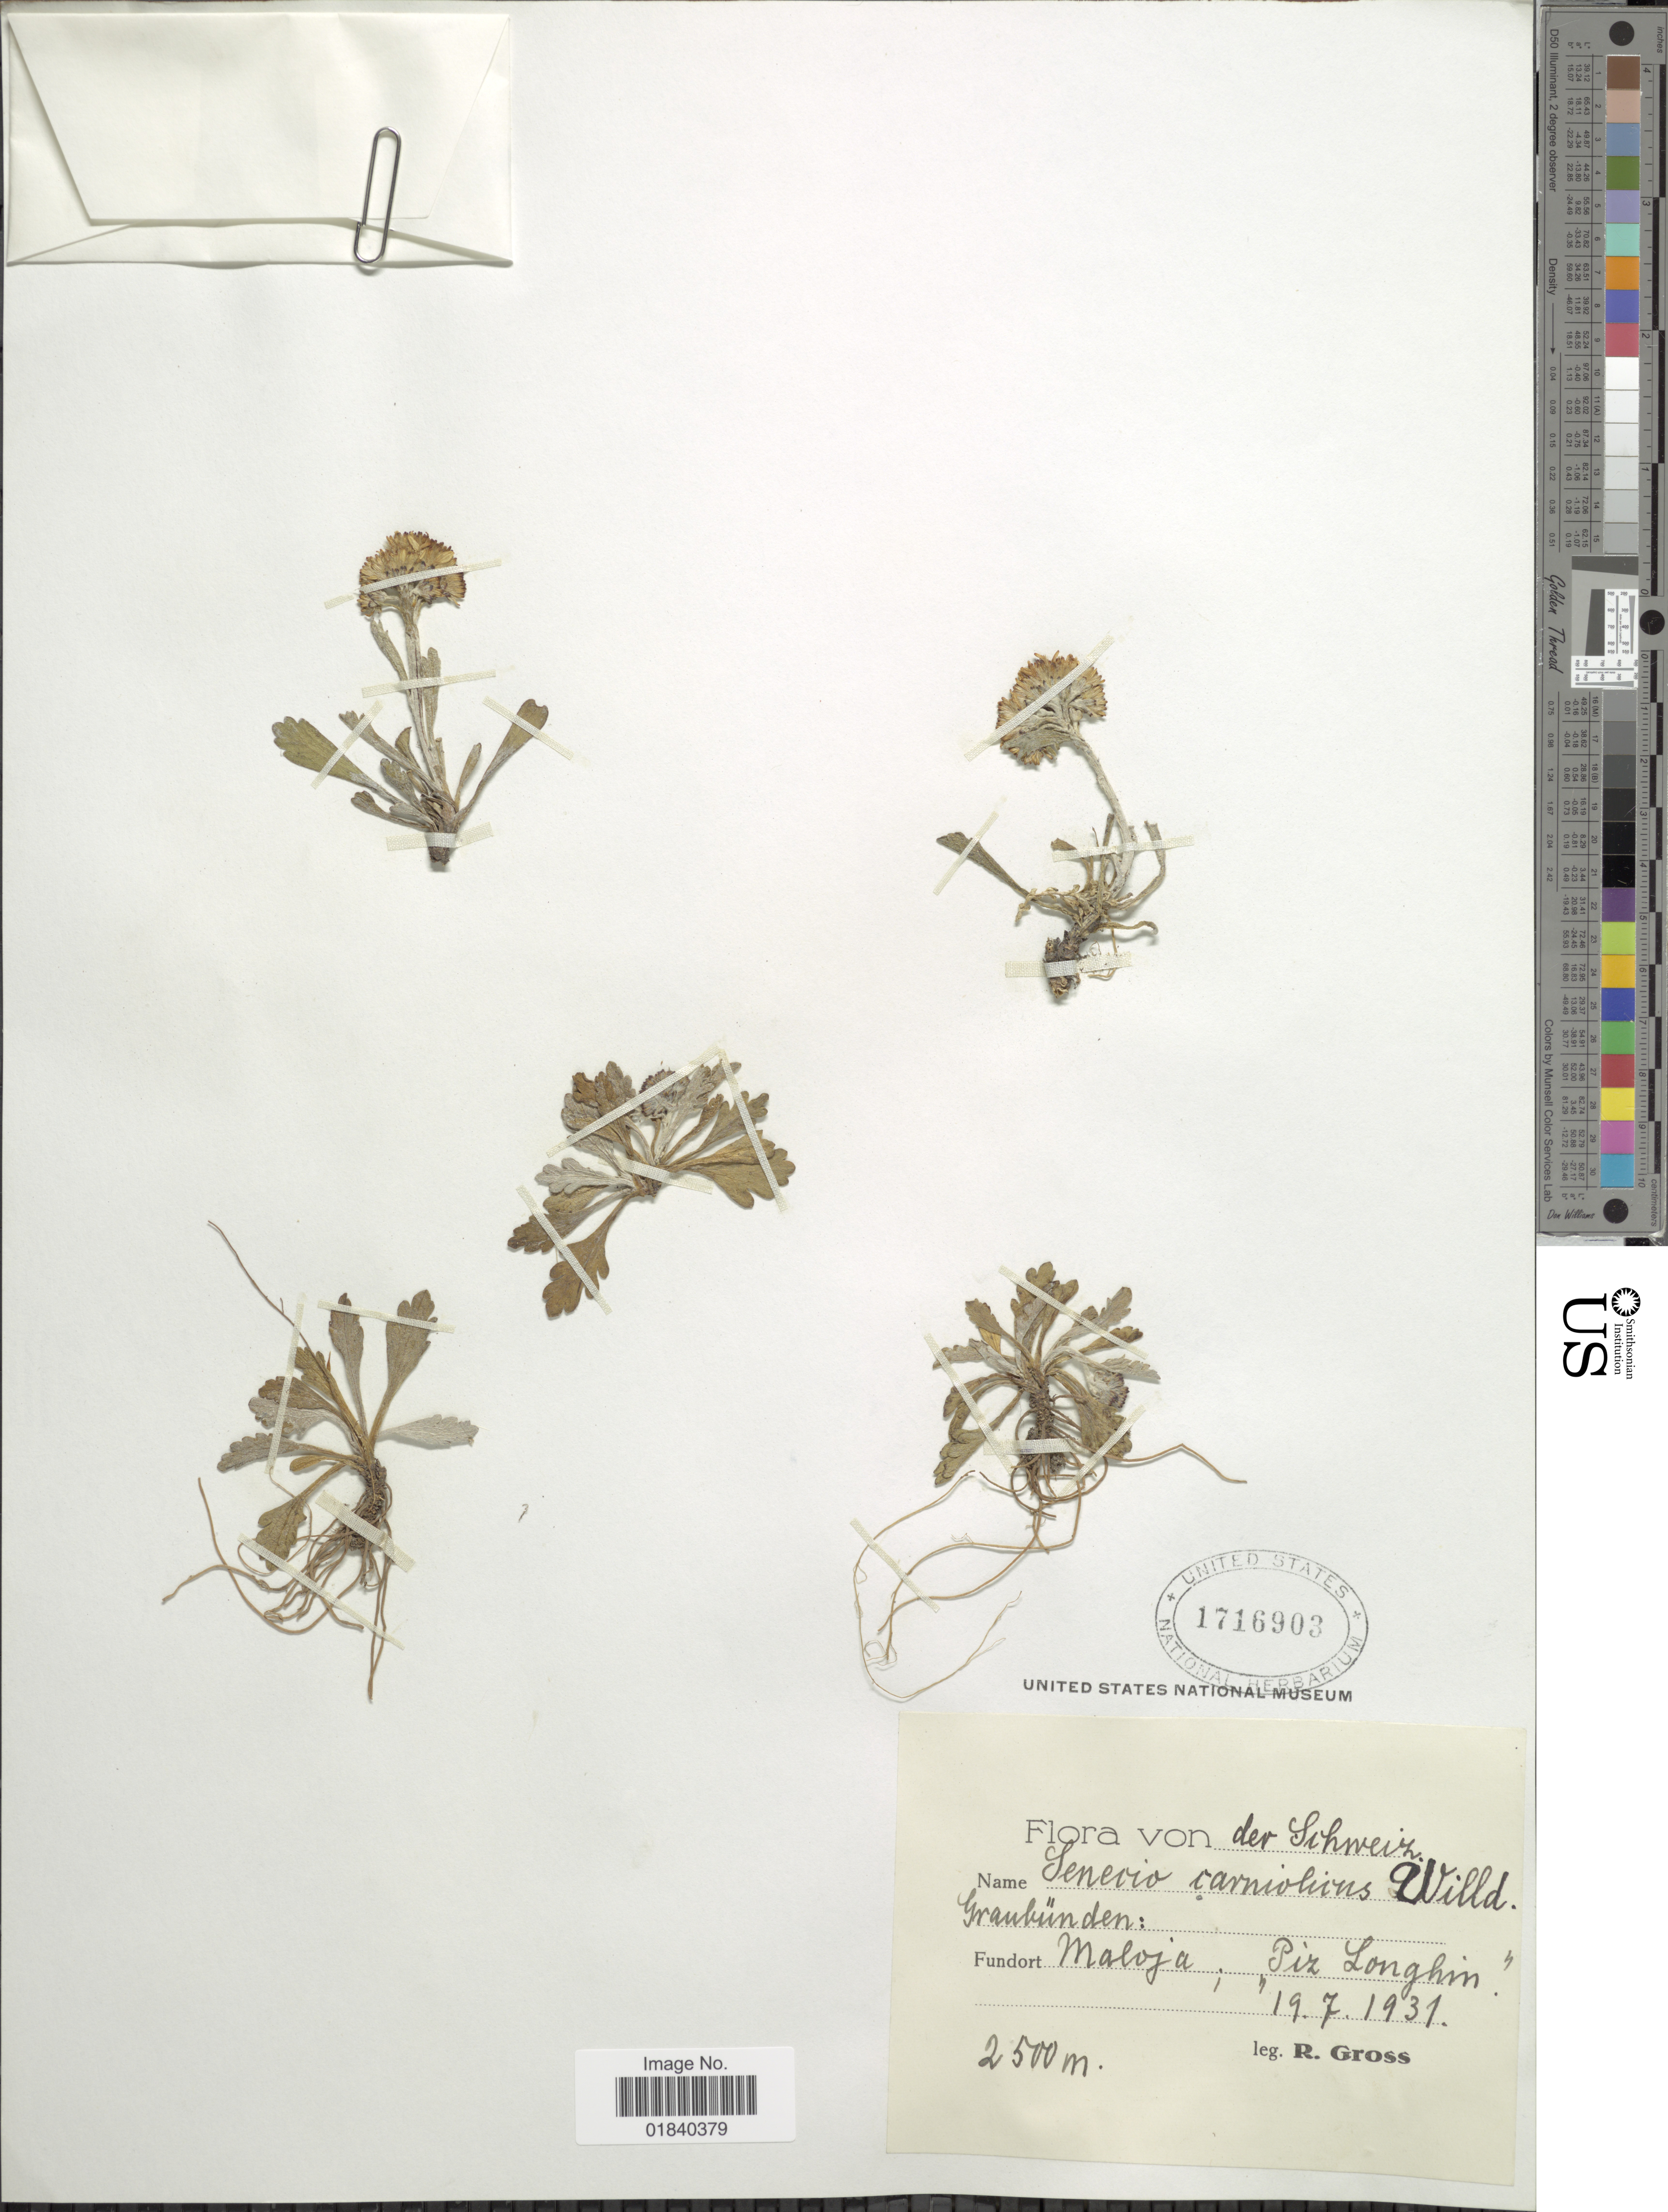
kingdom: Plantae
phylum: Tracheophyta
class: Magnoliopsida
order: Asterales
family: Asteraceae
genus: Jacobaea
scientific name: Jacobaea incana subsp. carniolica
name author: (Willd.) B. Nord. & Greuter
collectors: R. Gross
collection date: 1931-07-19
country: Sweden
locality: Der Schweiz, Fundort Maloja; Piz Longhim.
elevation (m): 2500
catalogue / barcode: US 1716903